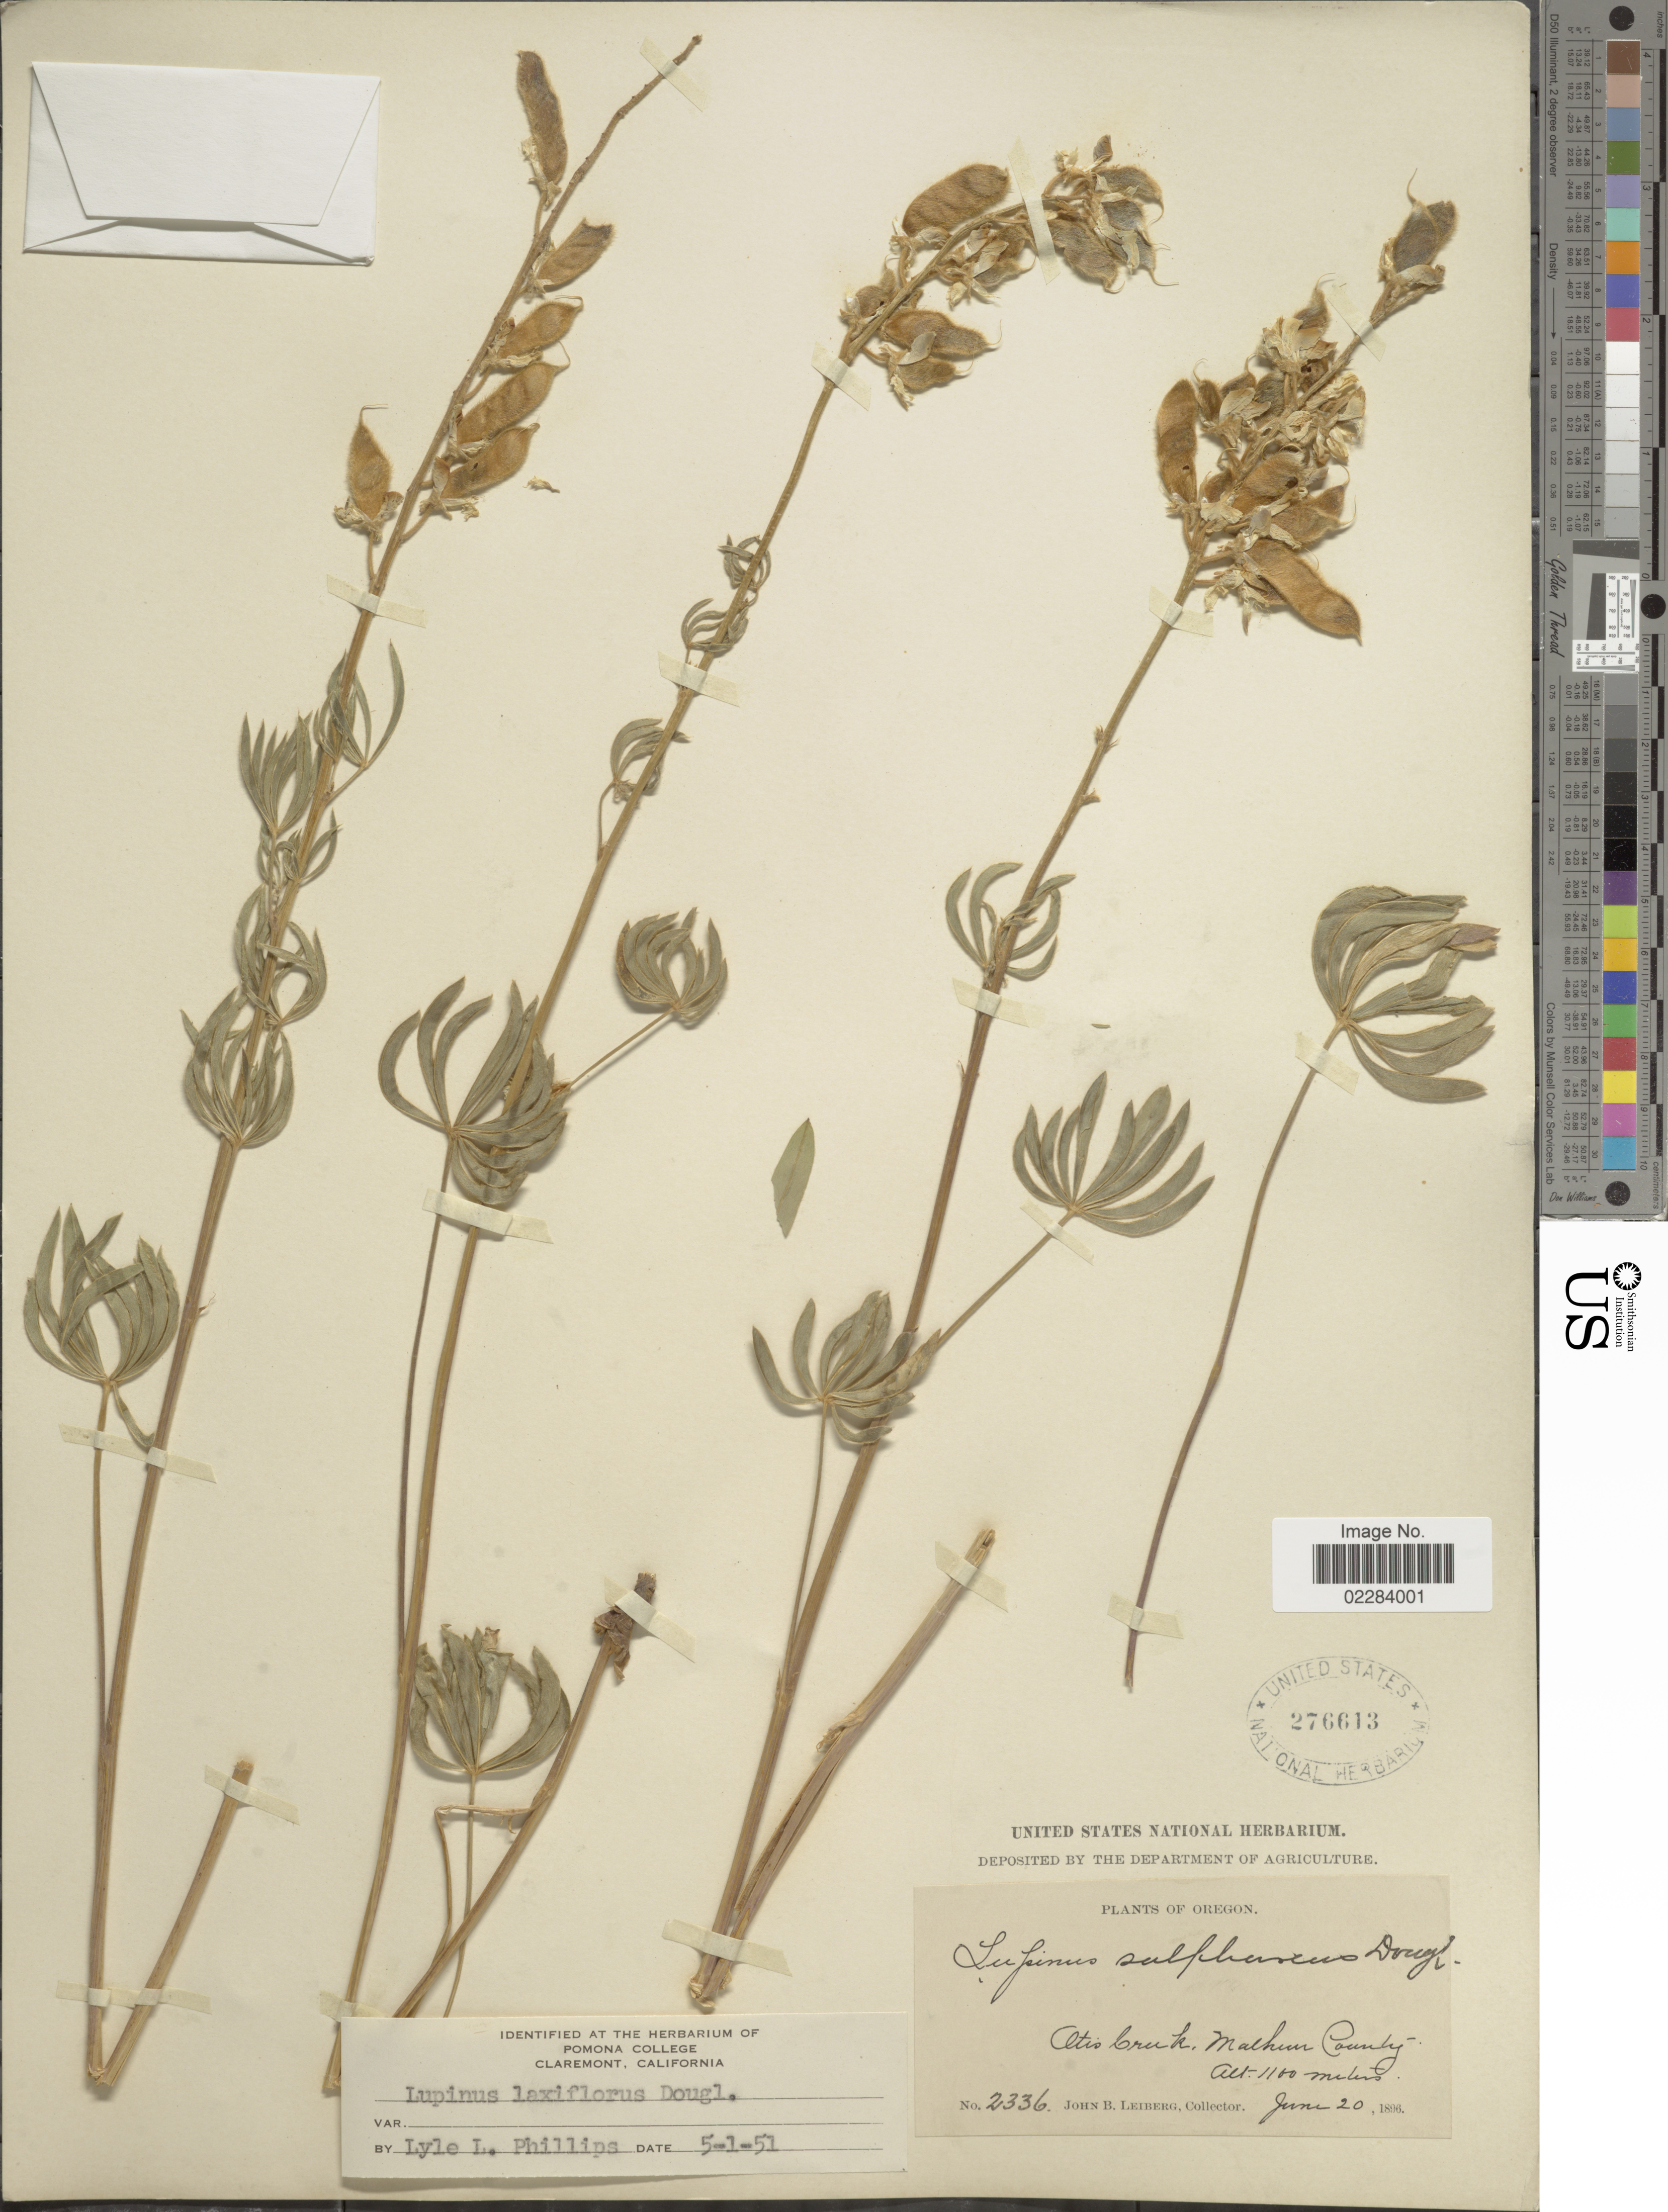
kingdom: Plantae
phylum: Tracheophyta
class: Magnoliopsida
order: Fabales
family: Fabaceae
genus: Lupinus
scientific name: Lupinus arbustus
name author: Lindl.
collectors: J. B. Leiberg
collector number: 2336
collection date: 1896-06-20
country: United States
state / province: Oregon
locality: Otis Creek, Malheur County.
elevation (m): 1100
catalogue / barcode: US 276613